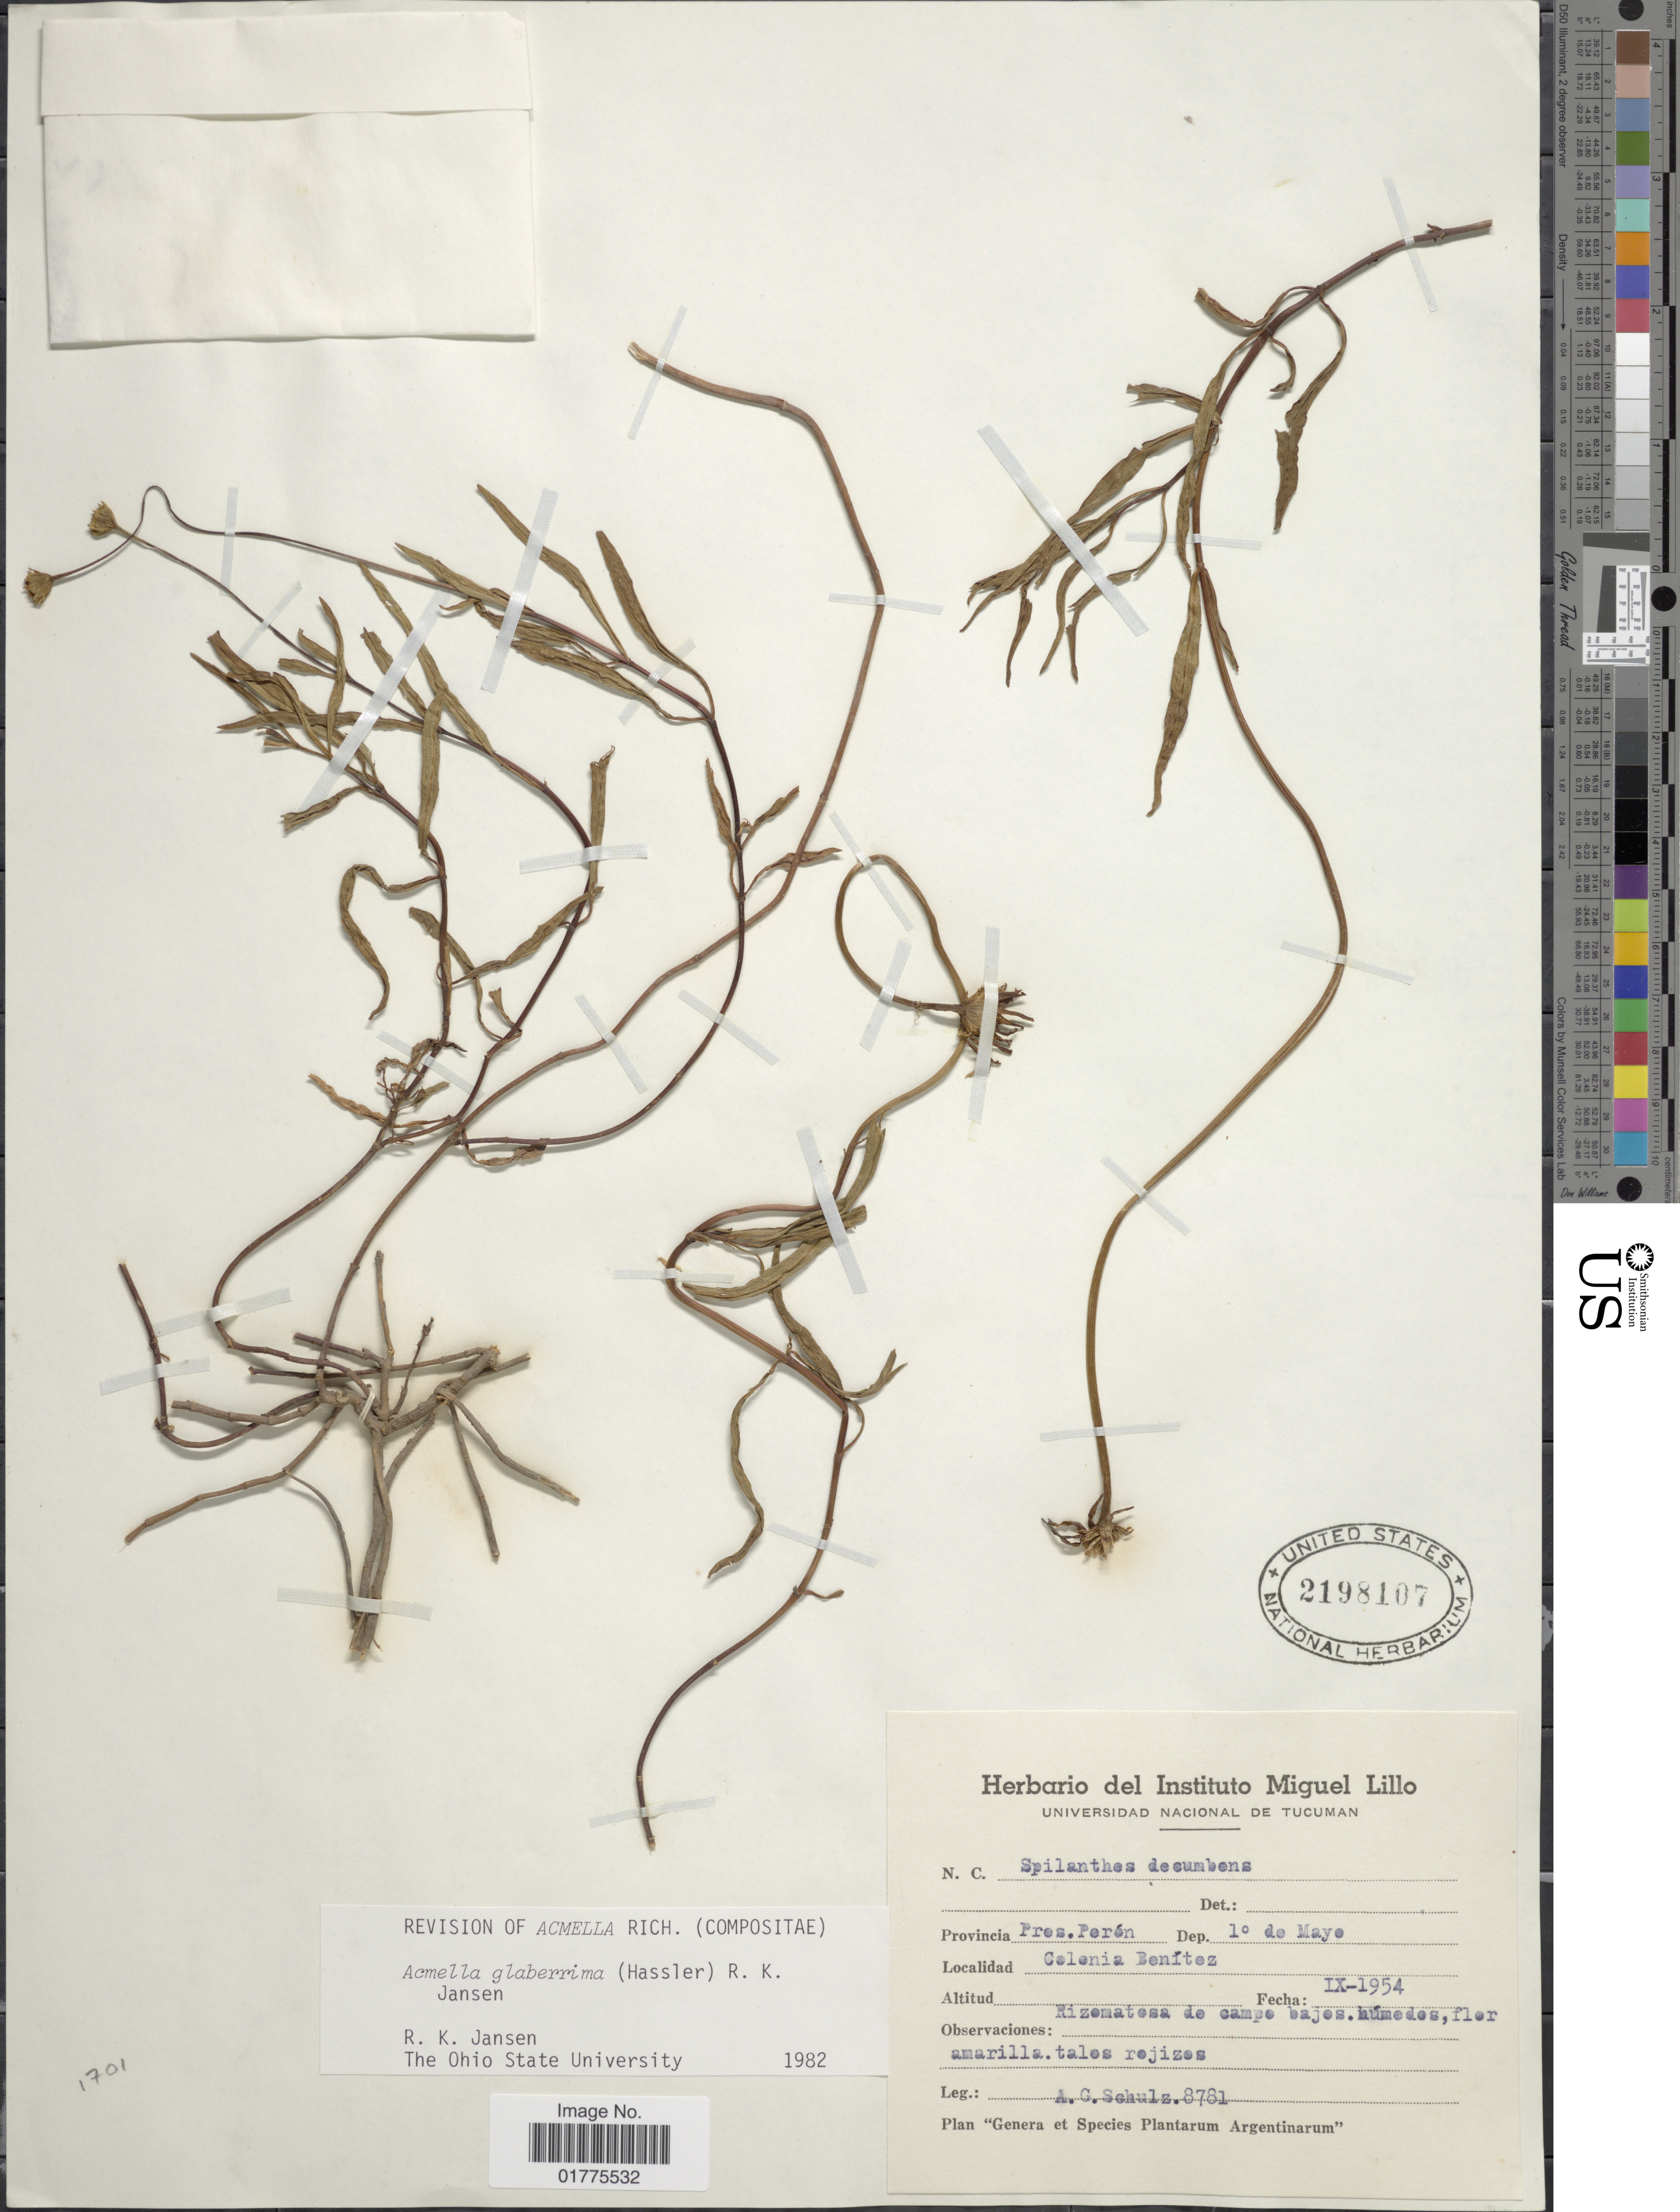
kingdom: Plantae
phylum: Tracheophyta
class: Magnoliopsida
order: Asterales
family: Asteraceae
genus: Acmella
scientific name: Acmella glaberrima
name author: (Hassl.) R.K. Jansen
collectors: A. G. Schulz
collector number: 8781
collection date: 1954-09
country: Argentina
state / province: Chaco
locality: Pres. Peron, Dep. 1 ° de Mayo, Colonia Benitez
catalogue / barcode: US 2198107